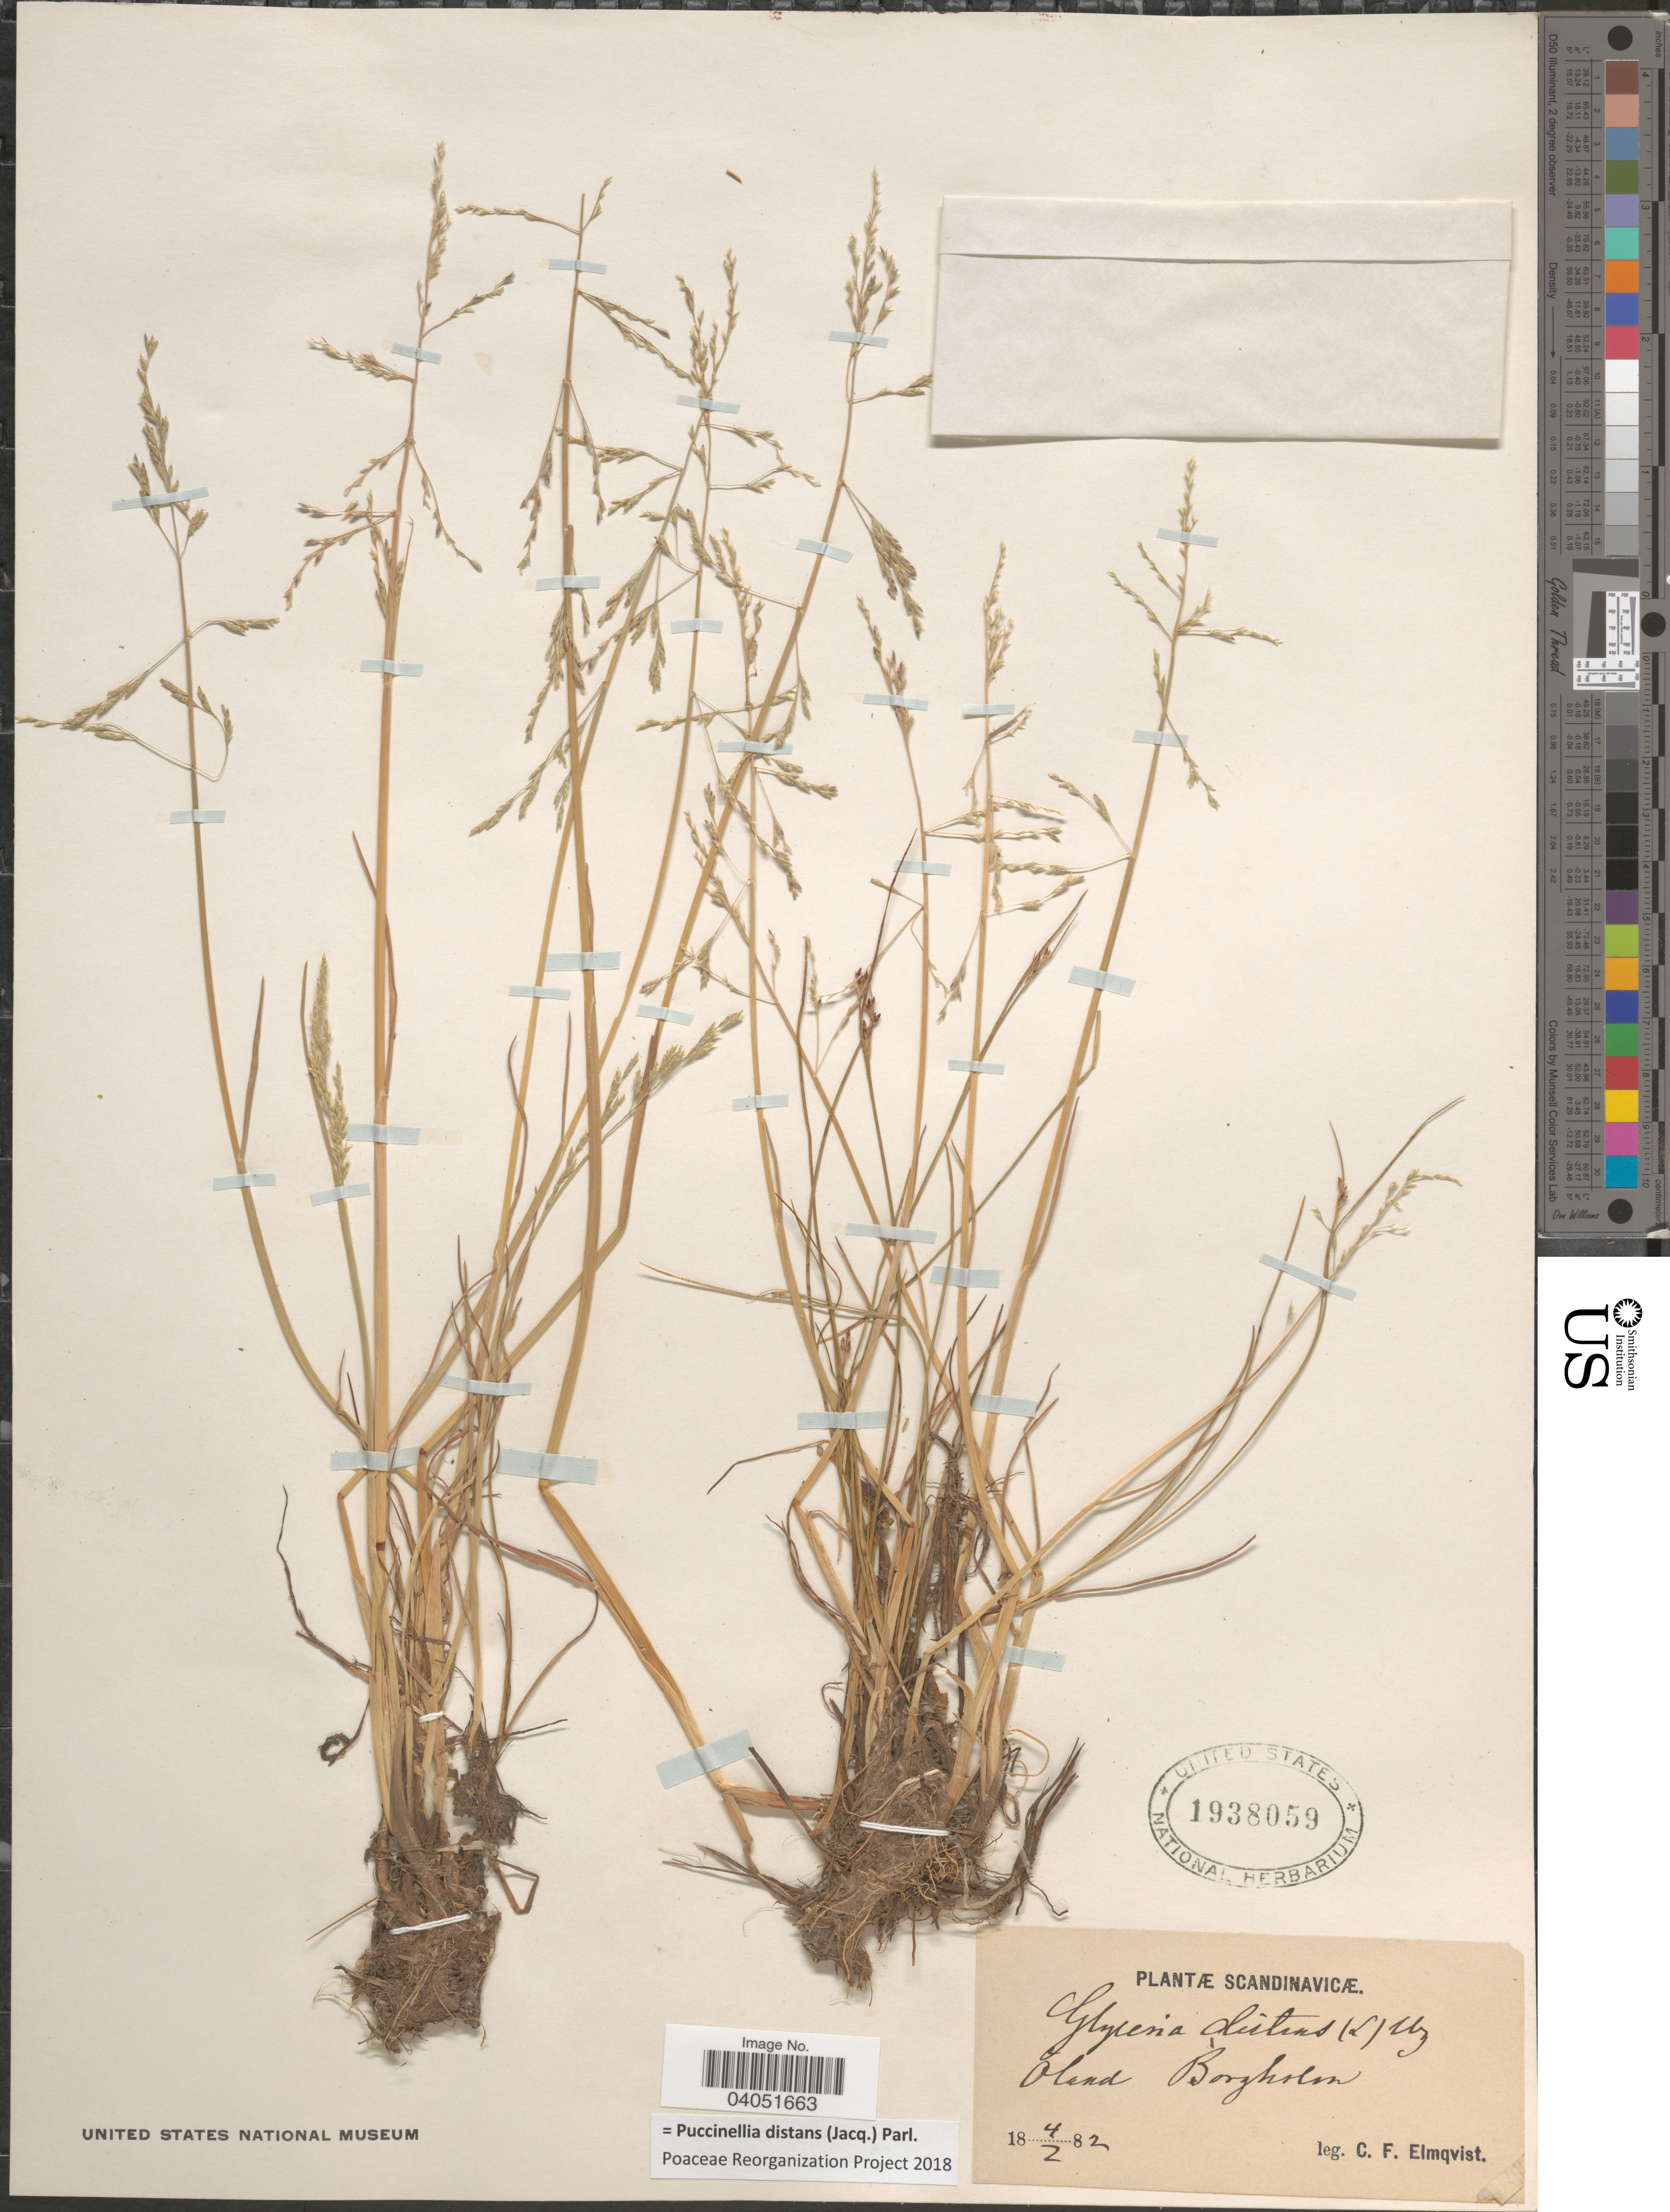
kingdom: Plantae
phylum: Tracheophyta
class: Liliopsida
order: Poales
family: Poaceae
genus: Puccinellia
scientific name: Puccinellia distans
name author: (Jacq.) Parl.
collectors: C. Elmquist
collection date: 1882-02-04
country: Sweden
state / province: Kalmar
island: Oland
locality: Scandinavicæ. Öland Borgholm.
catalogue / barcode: US 1938059